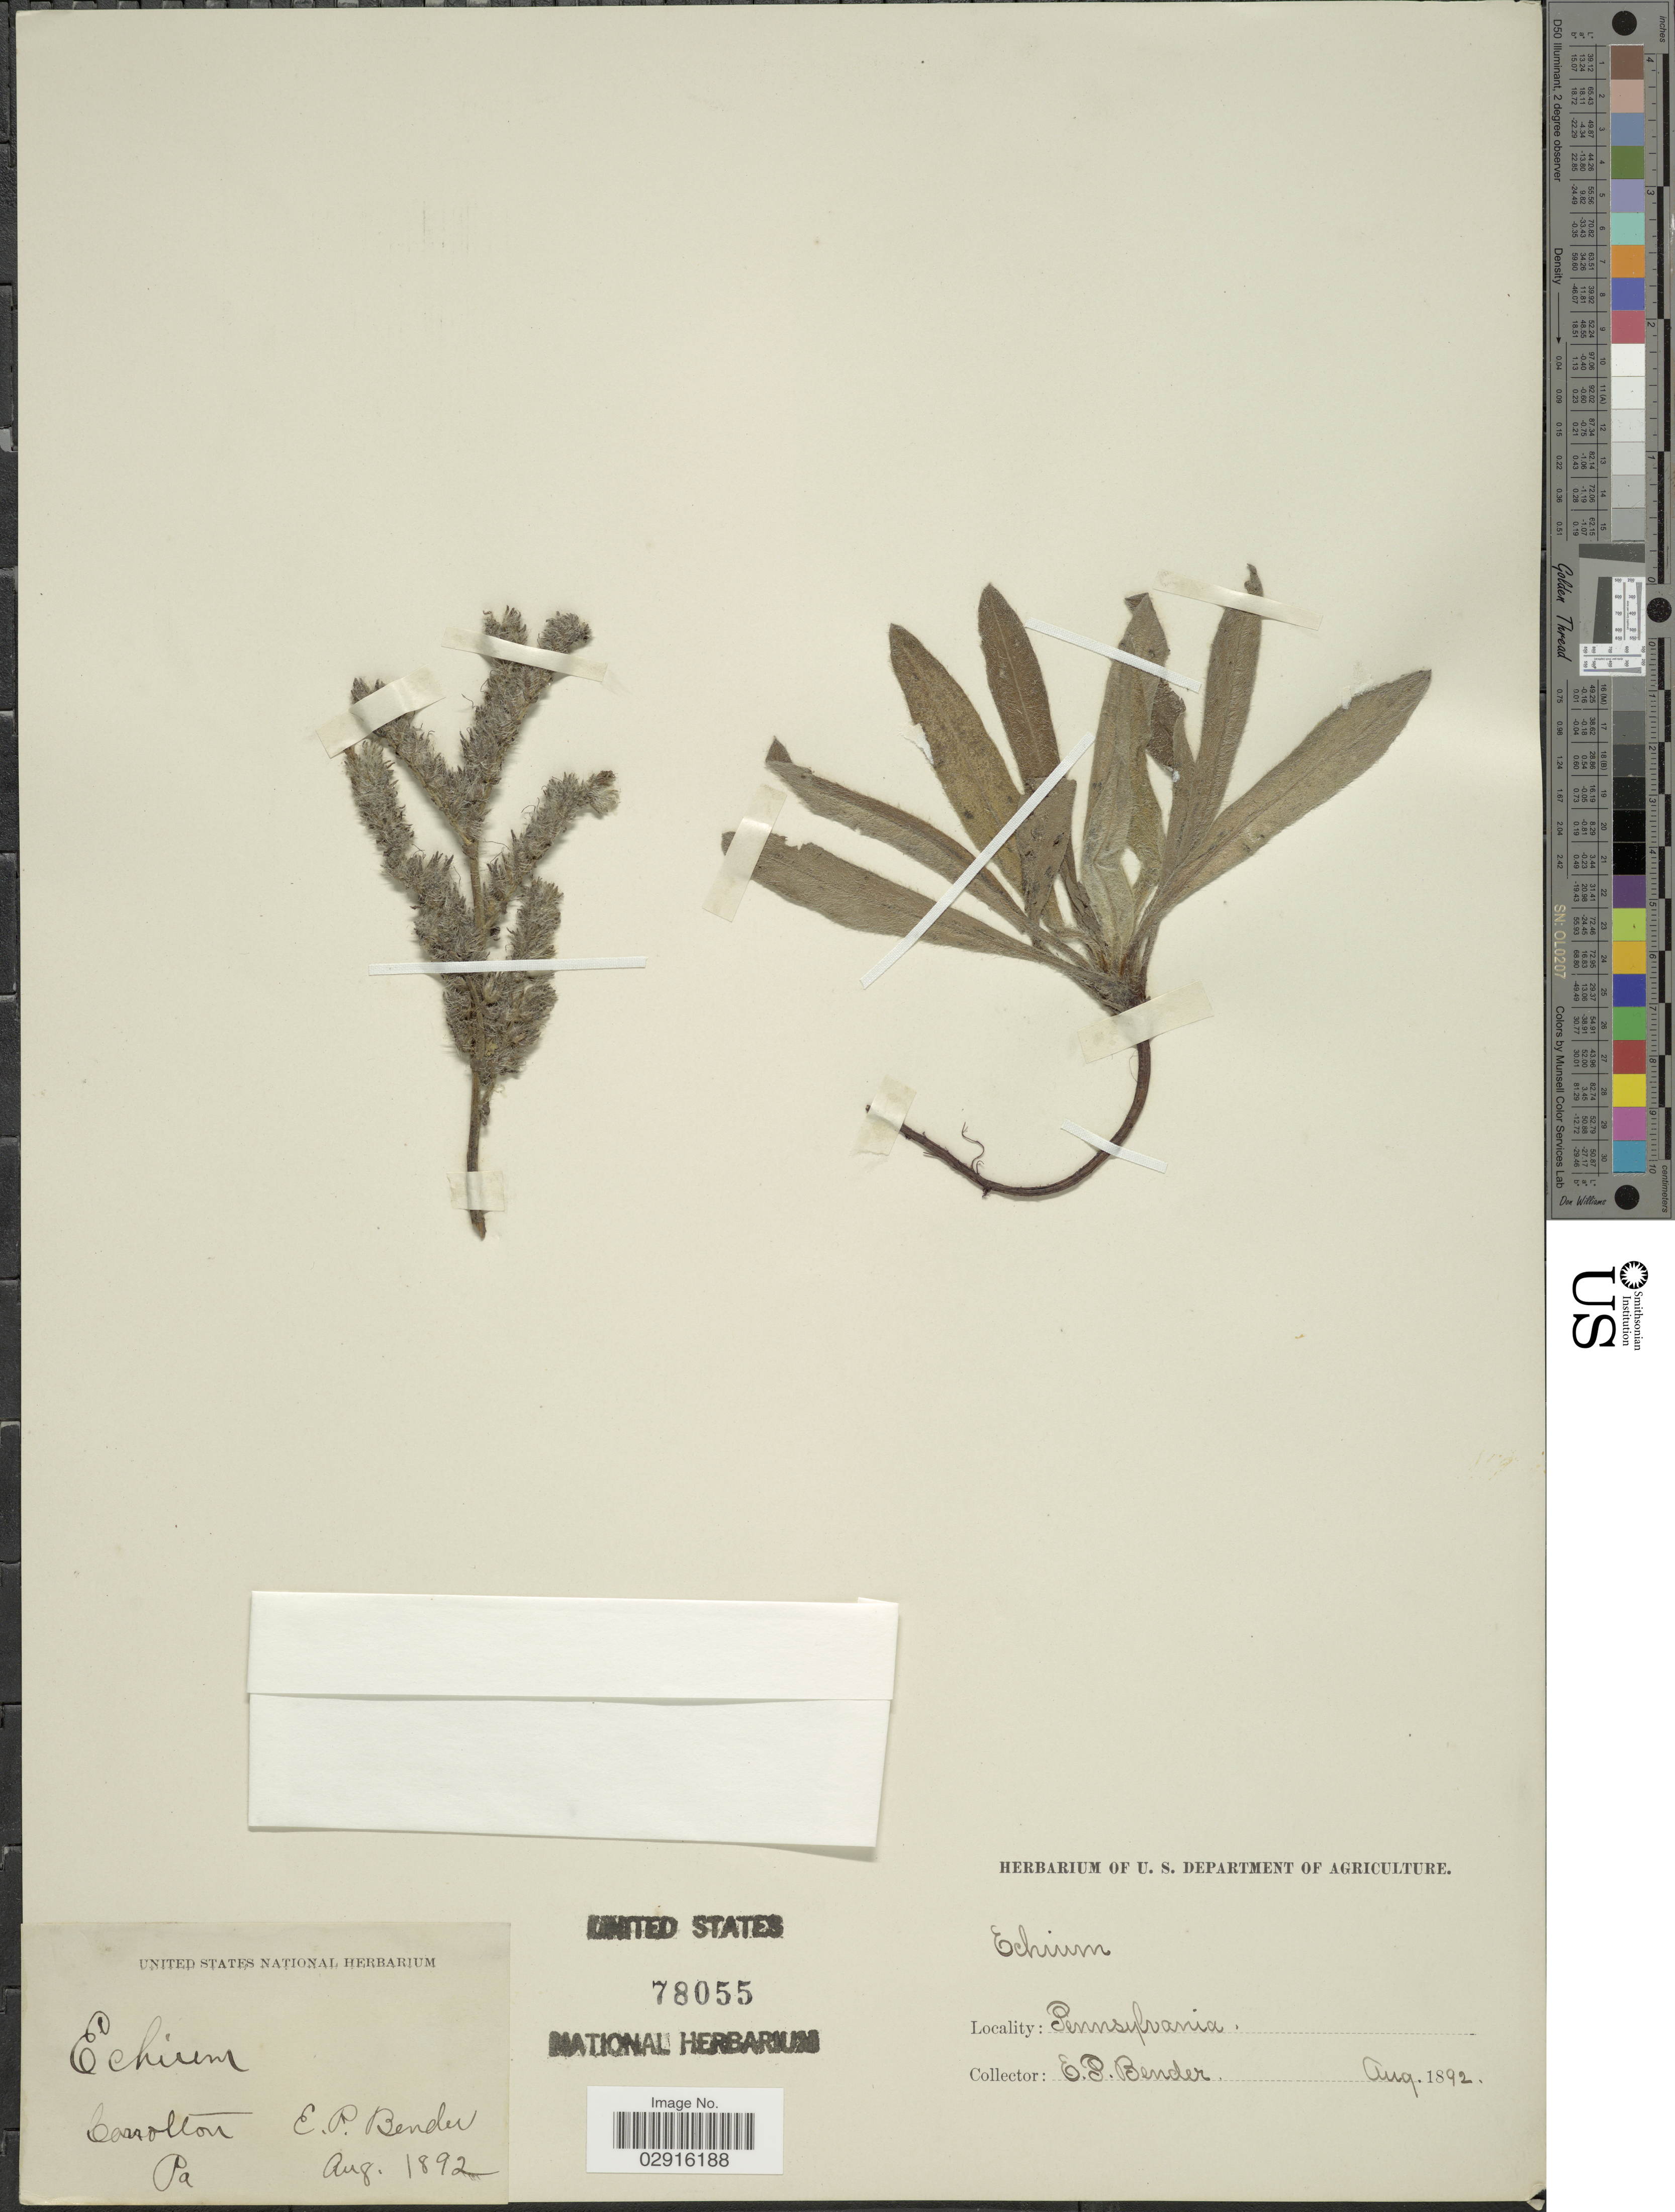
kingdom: Plantae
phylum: Tracheophyta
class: Magnoliopsida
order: Boraginales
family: Boraginaceae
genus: Echium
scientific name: Echium vulgare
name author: L.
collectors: E. Bender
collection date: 1892-08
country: United States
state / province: Pennsylvania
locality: Carrolton Pa.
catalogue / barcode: US 78055